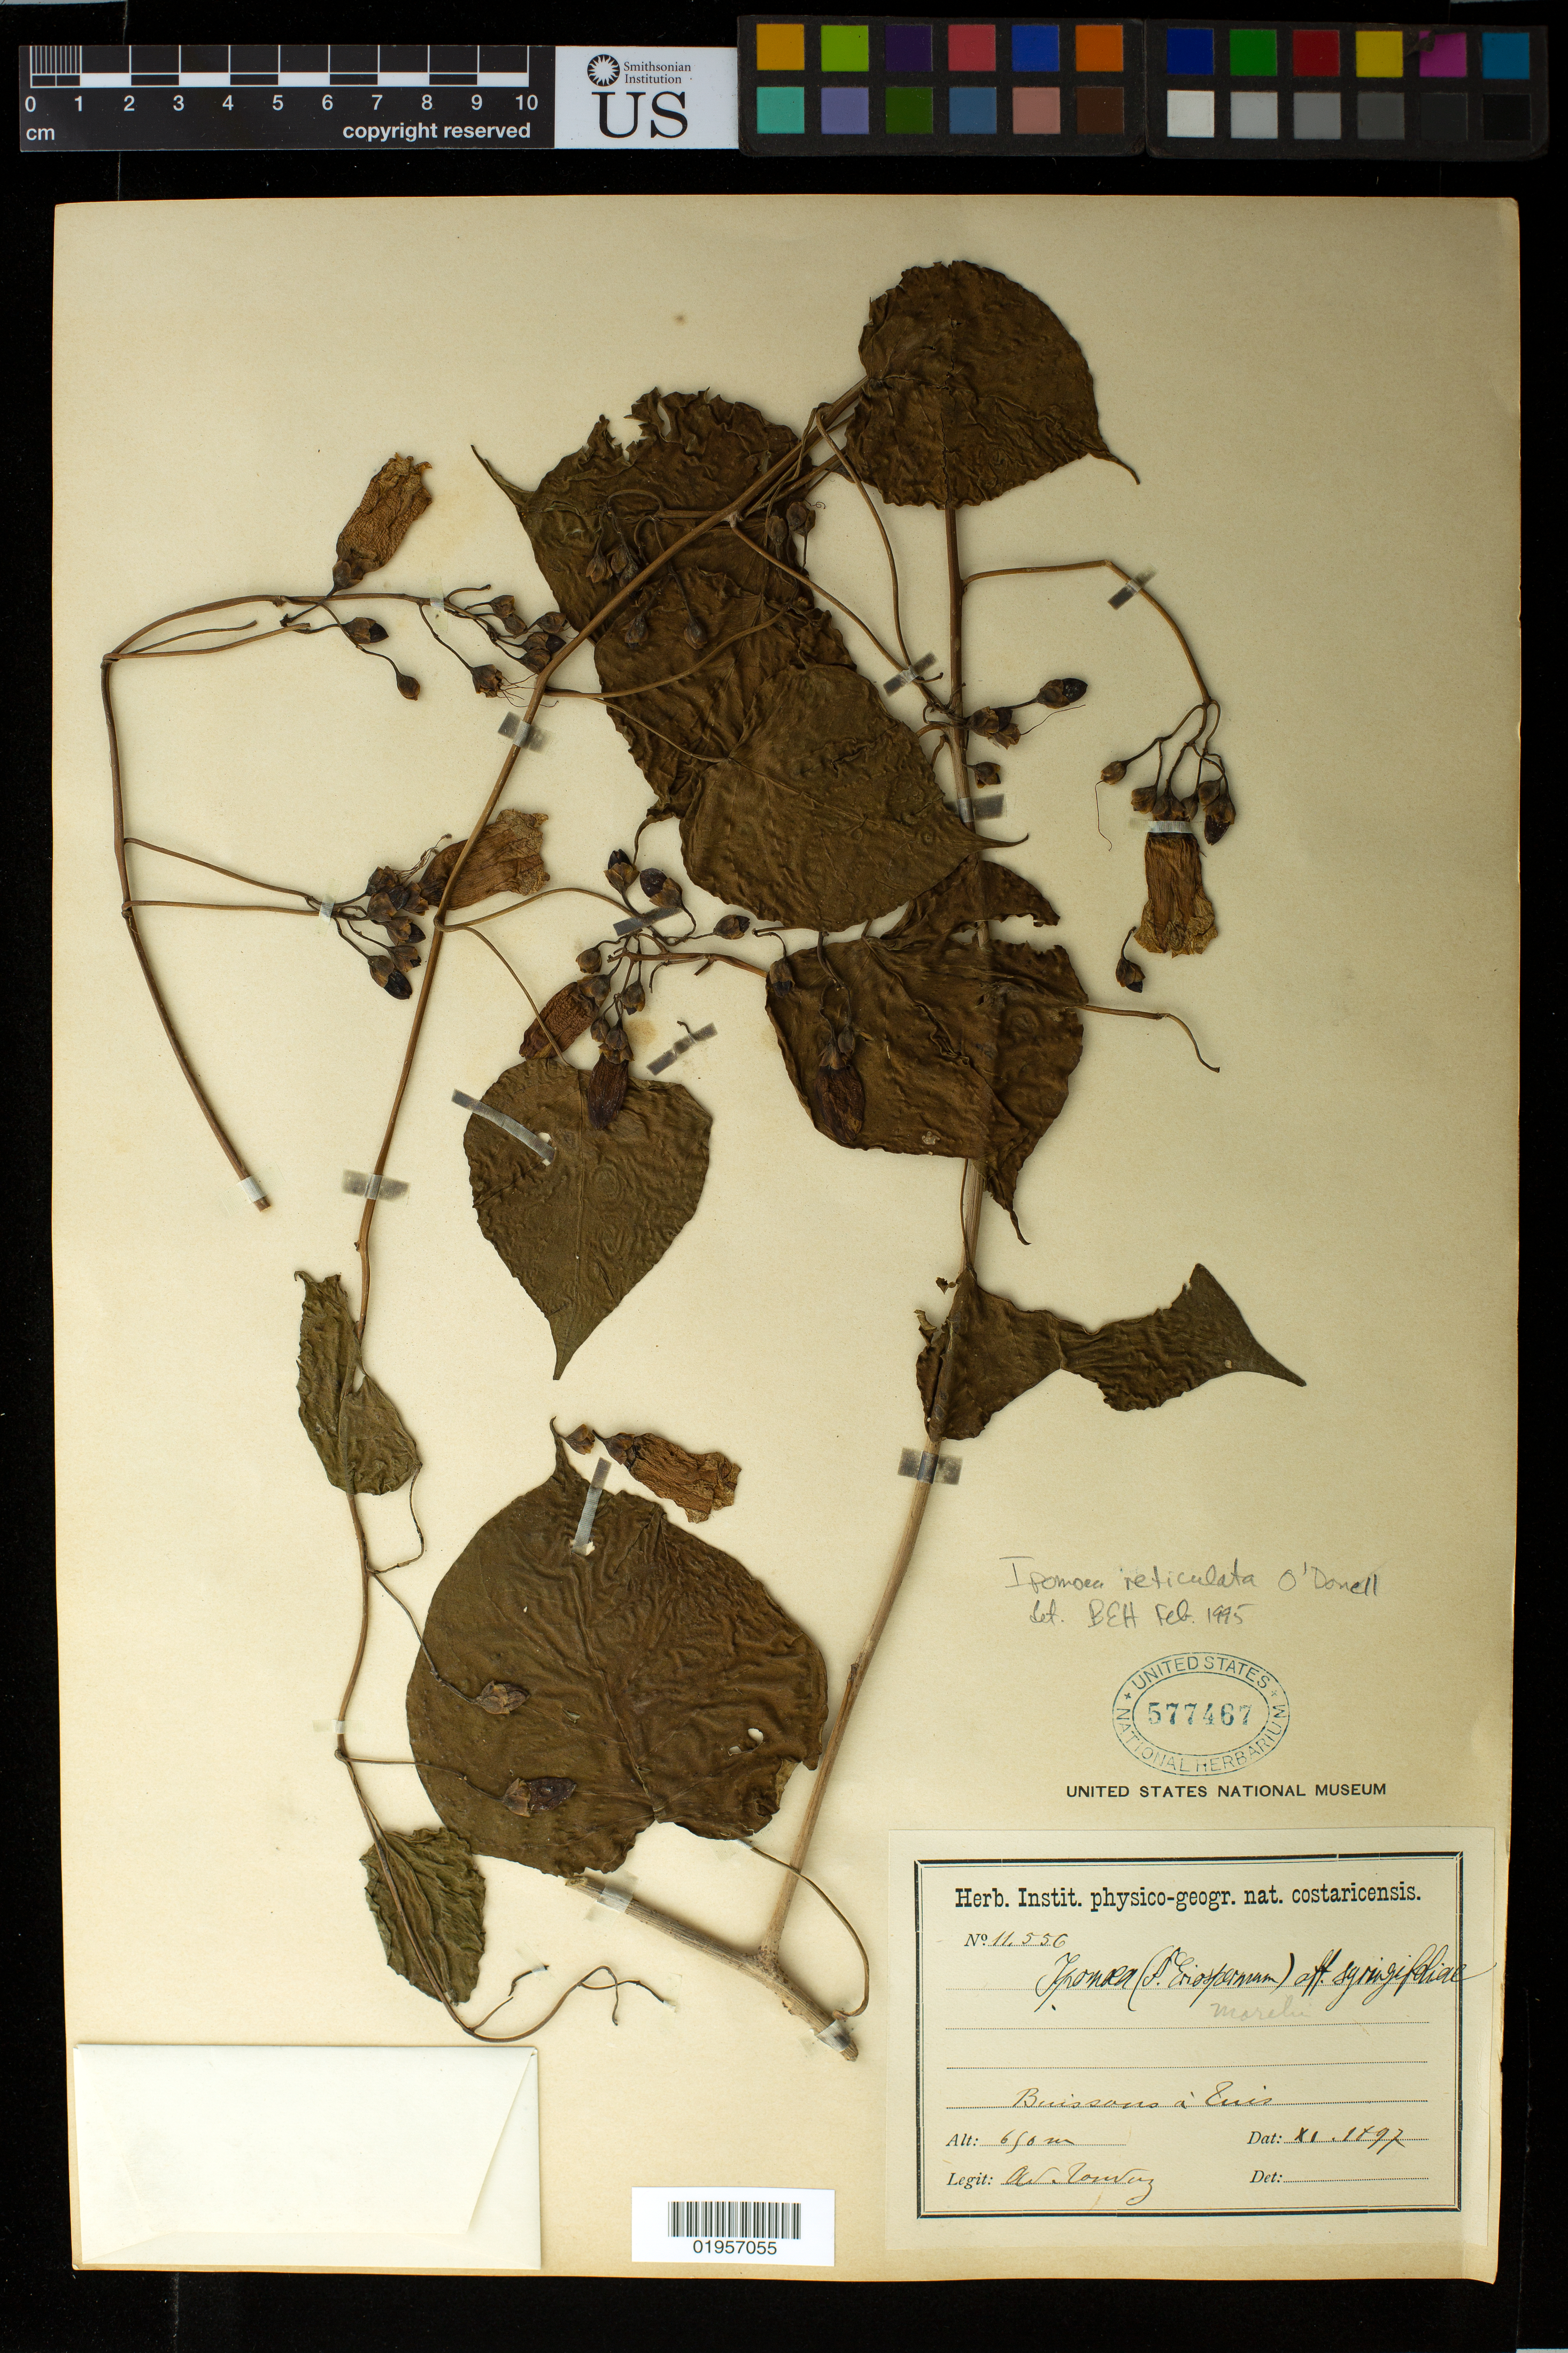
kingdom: Plantae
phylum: Tracheophyta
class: Magnoliopsida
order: Solanales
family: Convolvulaceae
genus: Ipomoea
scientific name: Ipomoea reticulata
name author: O'Donell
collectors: A. Tonduz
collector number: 11556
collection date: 1897-11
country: Costa Rica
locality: Buissons a Tuis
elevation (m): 650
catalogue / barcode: US 577467